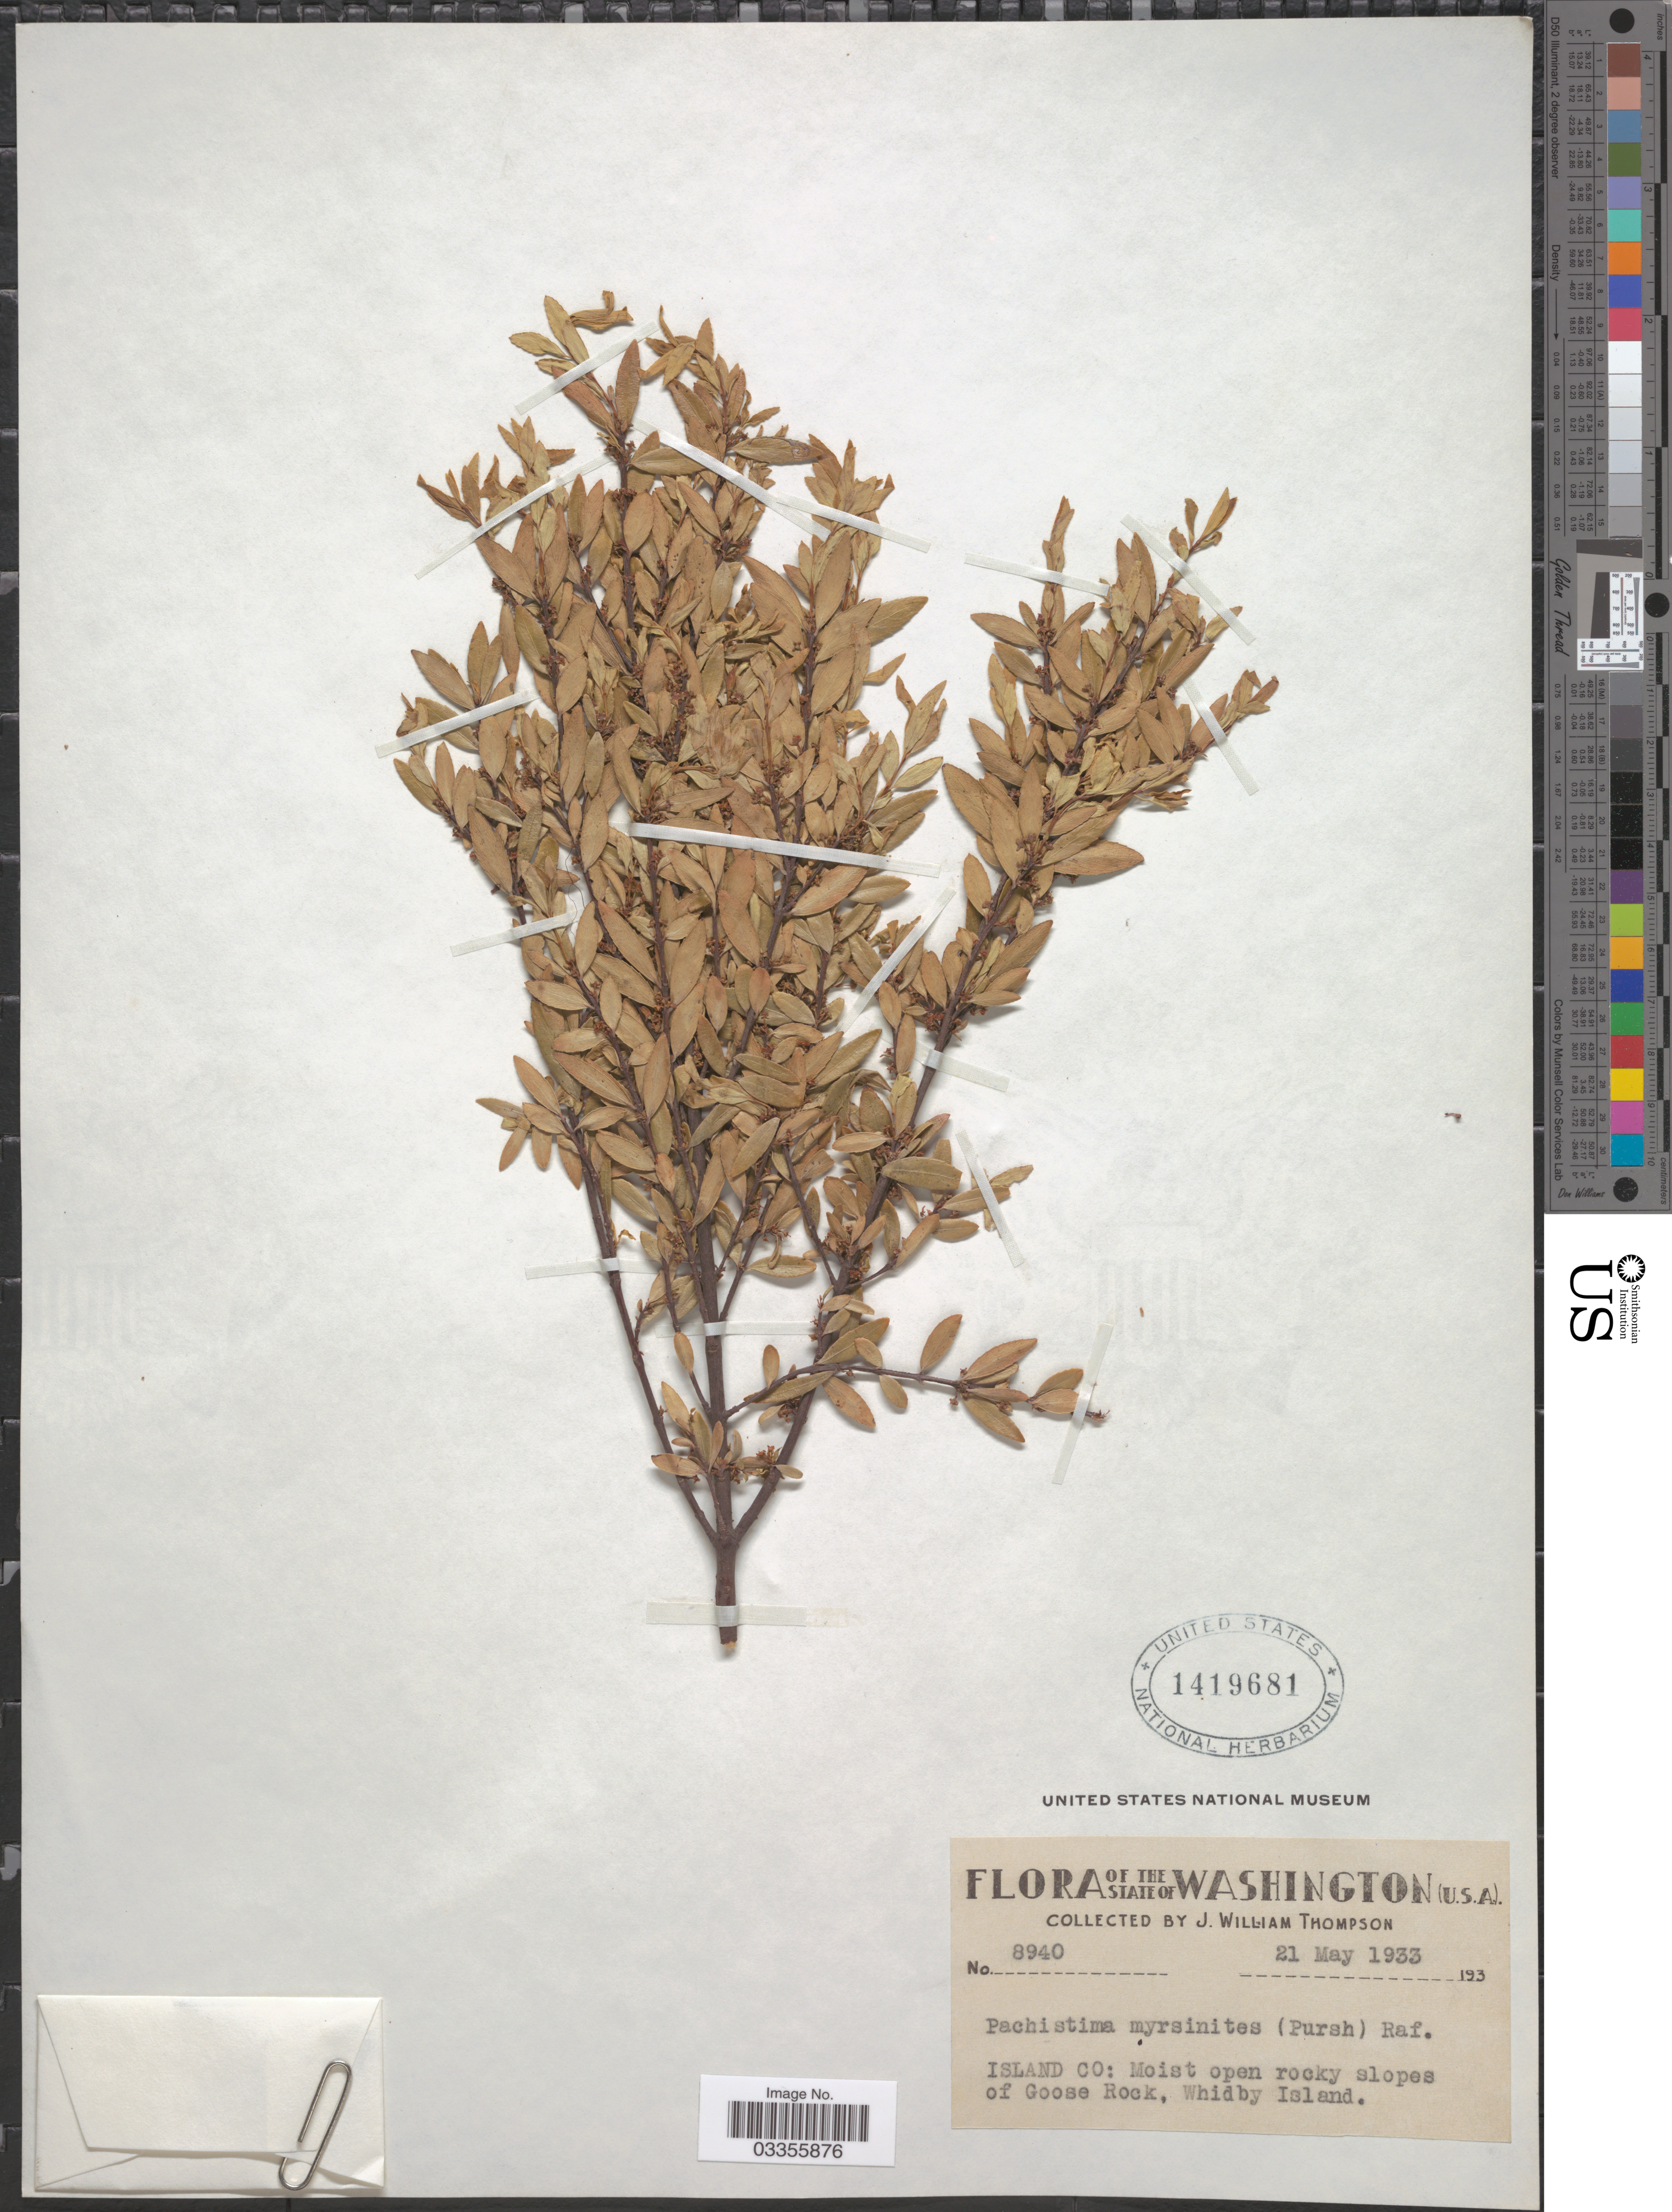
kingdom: Plantae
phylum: Tracheophyta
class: Magnoliopsida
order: Celastrales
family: Celastraceae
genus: Paxistima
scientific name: Paxistima myrsinites subsp. myrsinites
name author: (Pursh) Raf.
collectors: J. W. Thompson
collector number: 8940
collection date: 1933-05-21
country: United States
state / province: Washington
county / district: Island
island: Whidbey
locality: Island Co: Moist open rocky slopes of Goose Rock, Whidby Island.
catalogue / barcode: US 1419681